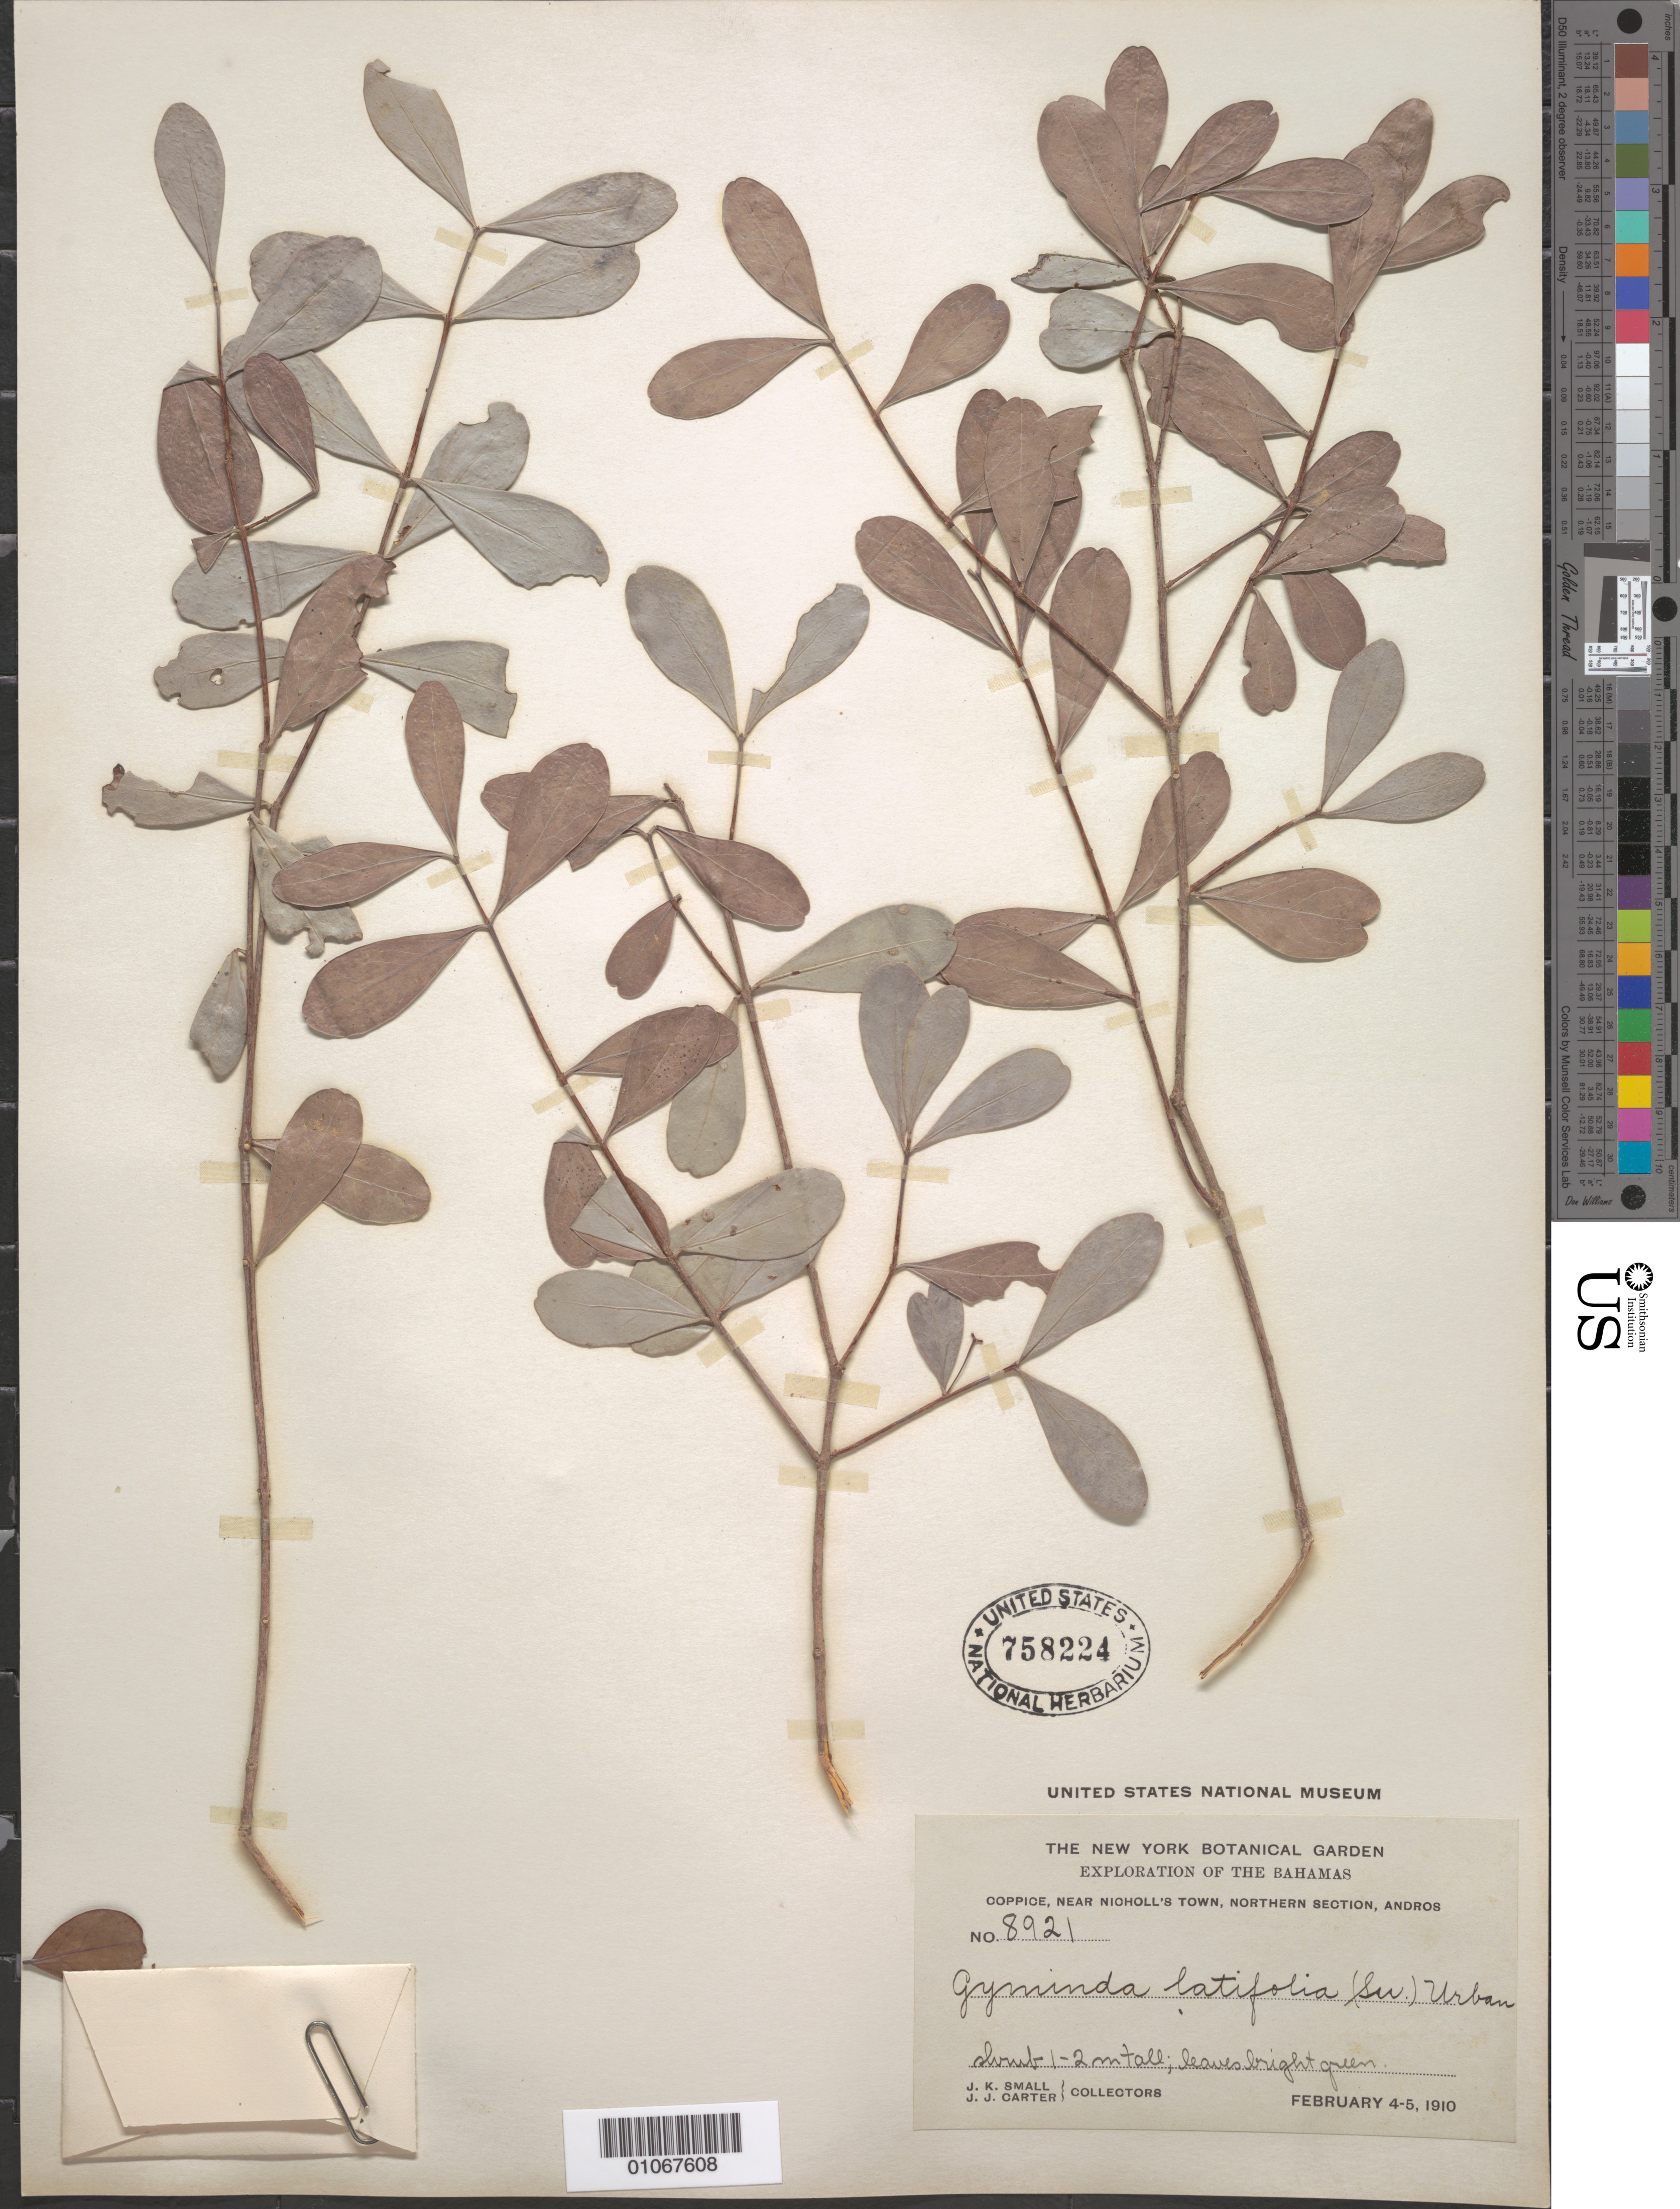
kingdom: Plantae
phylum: Tracheophyta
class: Magnoliopsida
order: Celastrales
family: Celastraceae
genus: Gyminda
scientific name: Gyminda latifolia subsp. latifolia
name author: (Sw.) Urb.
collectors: J. K. Small & J. J. Carter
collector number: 8921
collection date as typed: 04 Feb 1910 to 05 Feb 1910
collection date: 1910-02-04/1910-02-05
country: Bahamas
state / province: North Andros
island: Andros I.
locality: Coppice, near Nicholl's town.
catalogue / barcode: US 758224